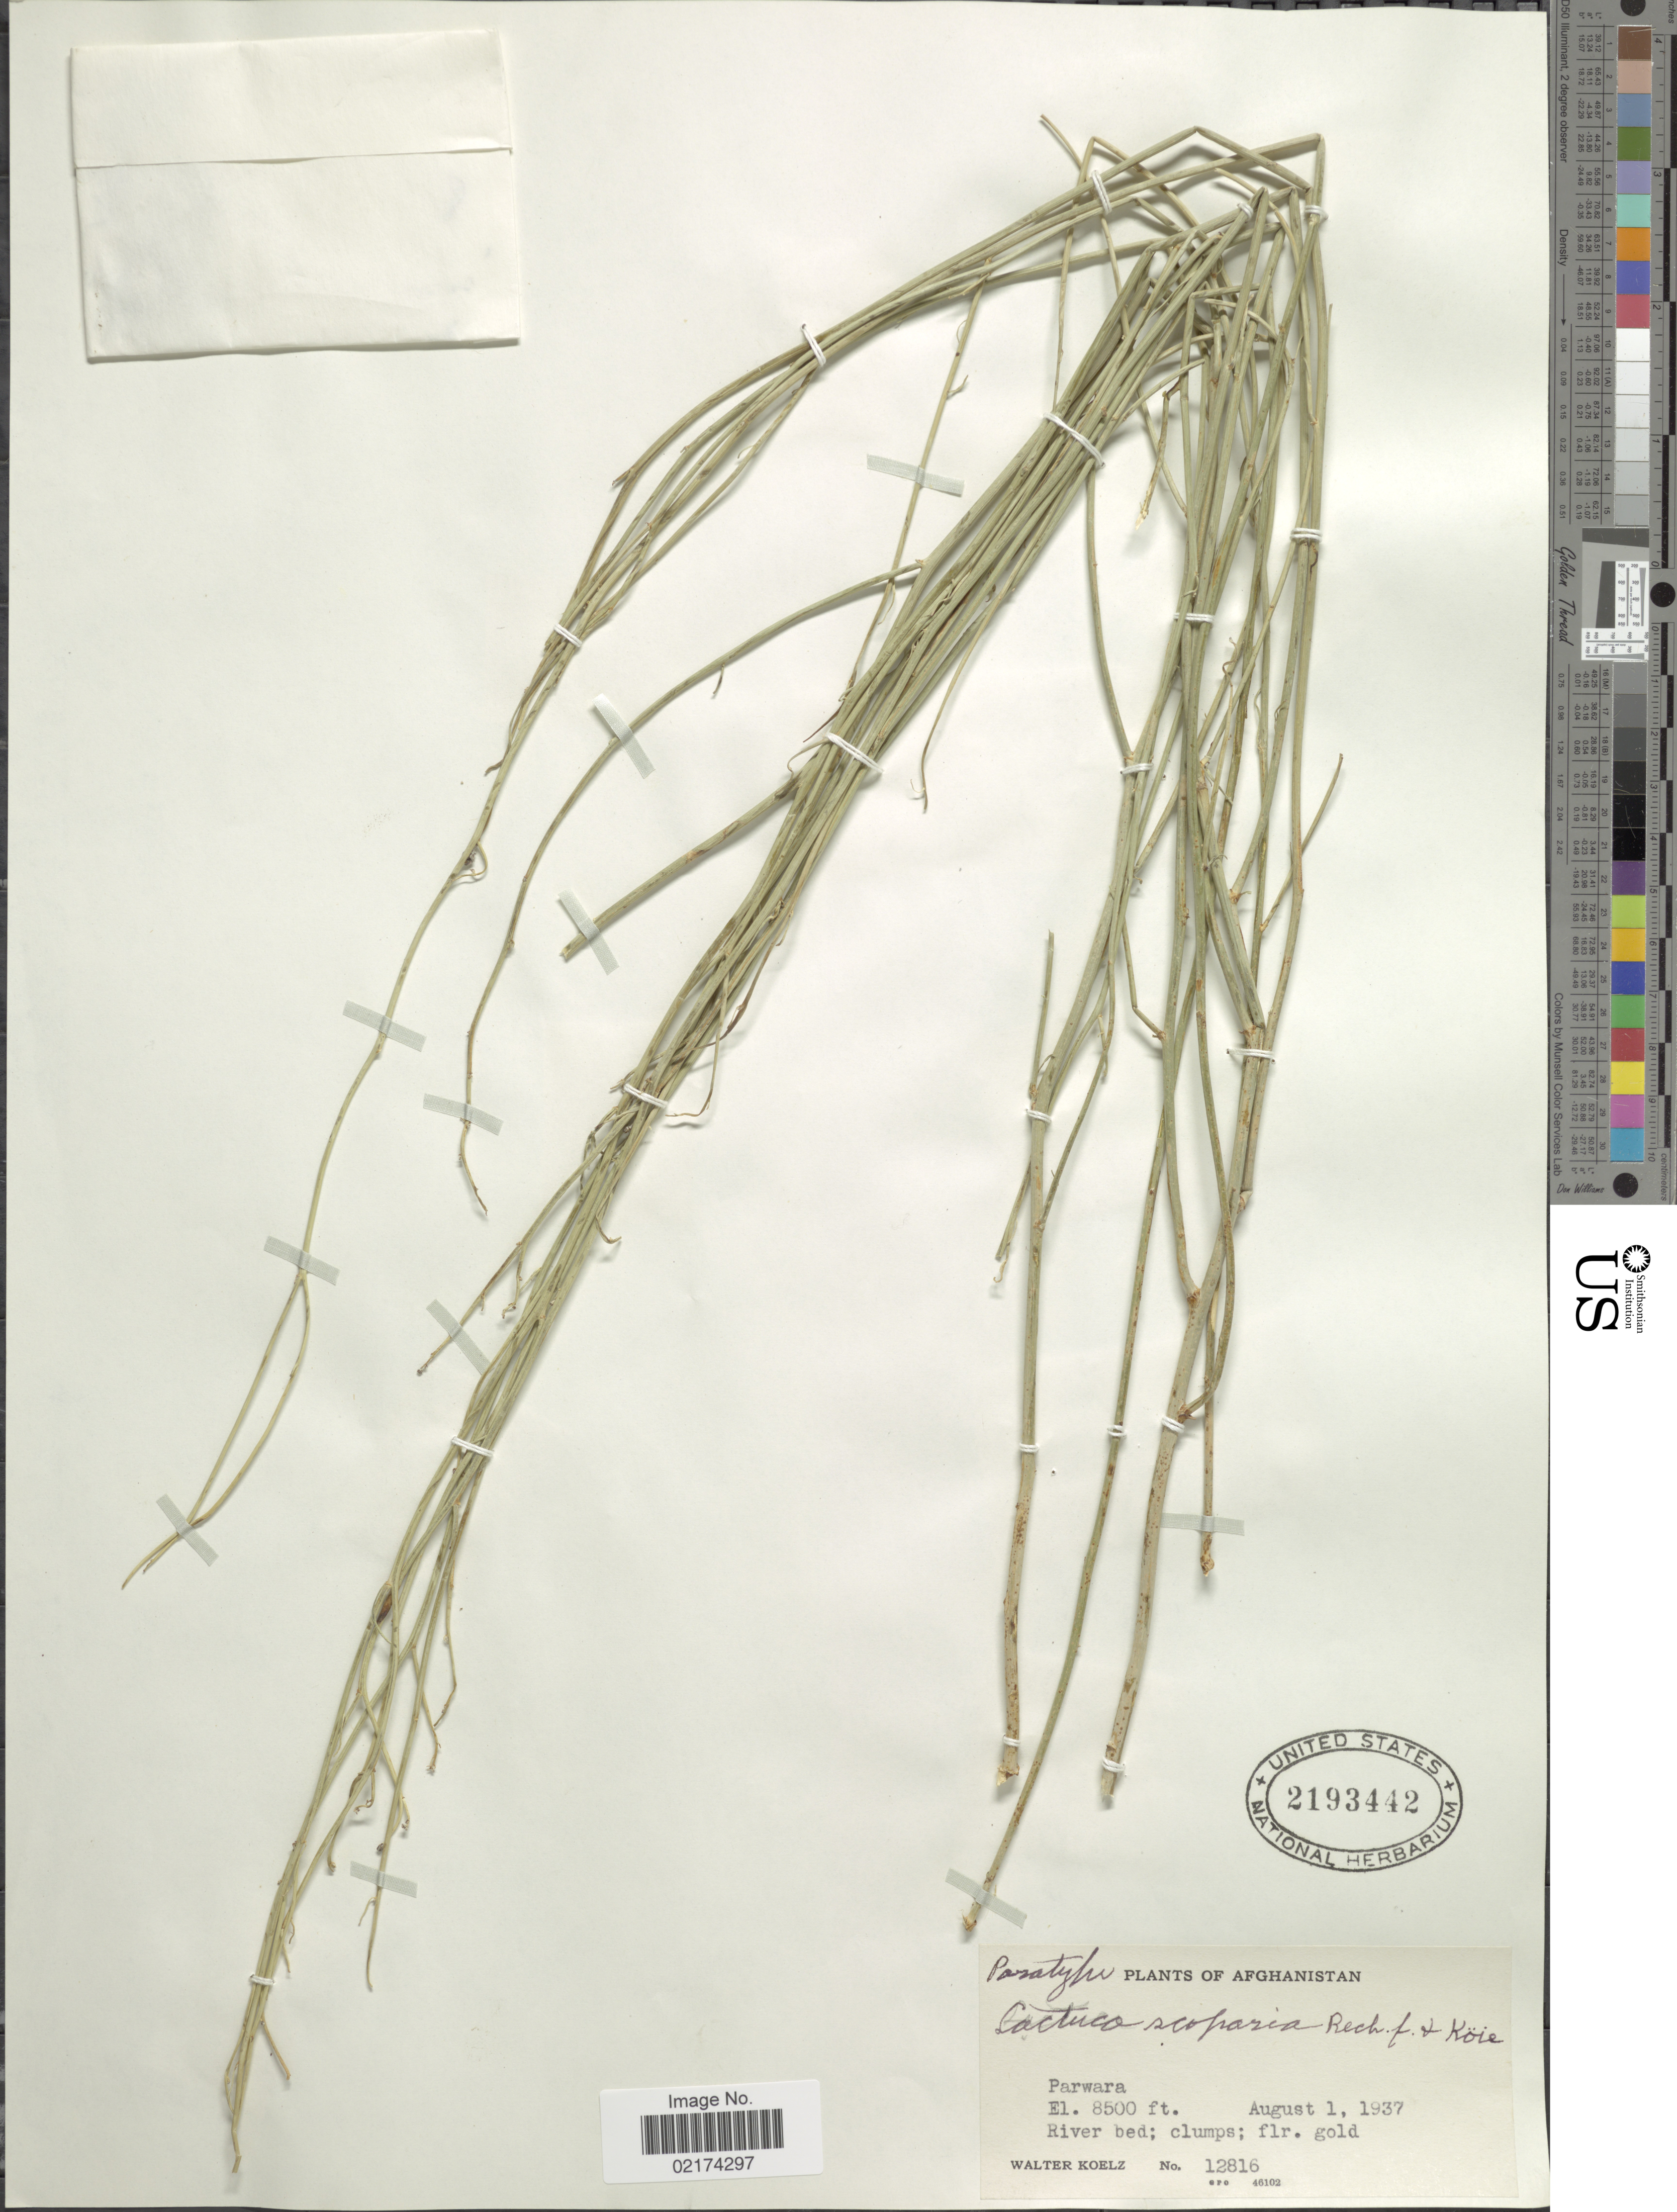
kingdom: Plantae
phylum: Tracheophyta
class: Magnoliopsida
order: Asterales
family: Asteraceae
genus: Lactuca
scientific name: Lactuca picridiformis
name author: Boiss.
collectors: W. N. Koelz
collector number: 12816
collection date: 1937-08-01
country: Afghanistan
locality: Parwara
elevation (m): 2591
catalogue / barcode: US 2193442